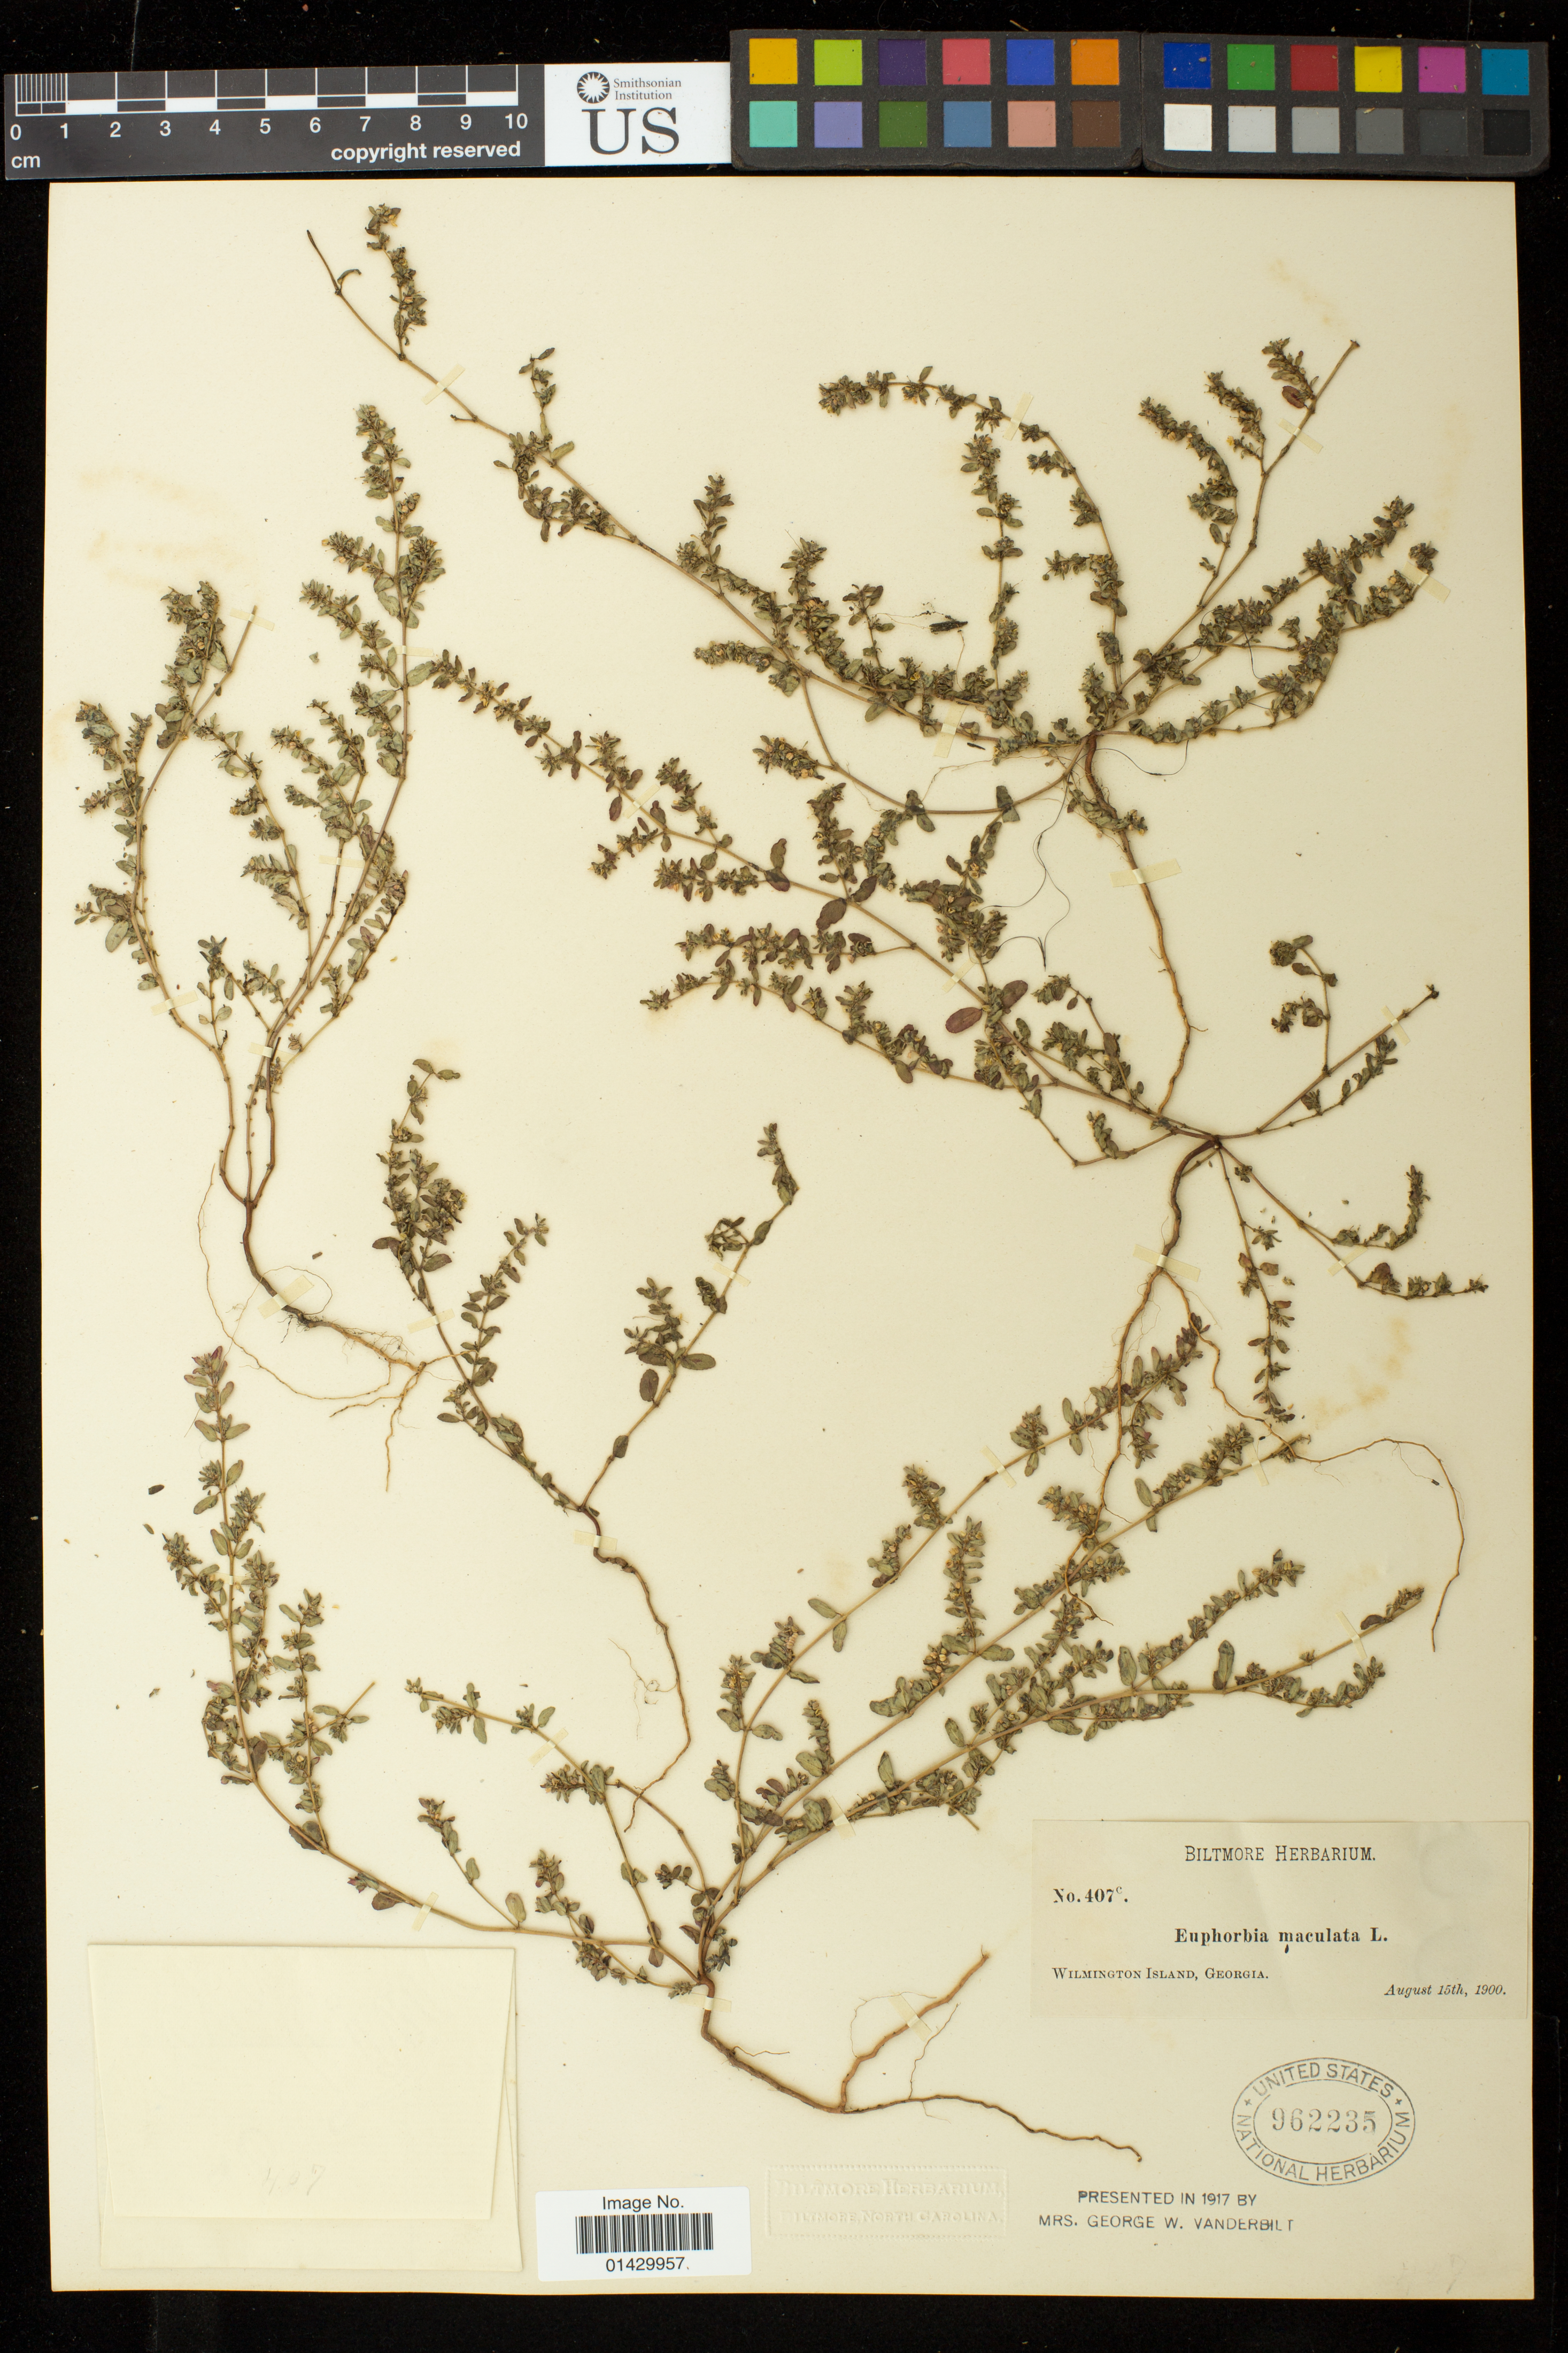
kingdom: Plantae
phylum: Tracheophyta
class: Magnoliopsida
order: Malpighiales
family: Euphorbiaceae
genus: Euphorbia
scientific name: Euphorbia maculata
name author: L.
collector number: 407c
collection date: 1900-08-15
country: United States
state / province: Georgia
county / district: Chatham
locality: Wilmington Island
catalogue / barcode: US 962235